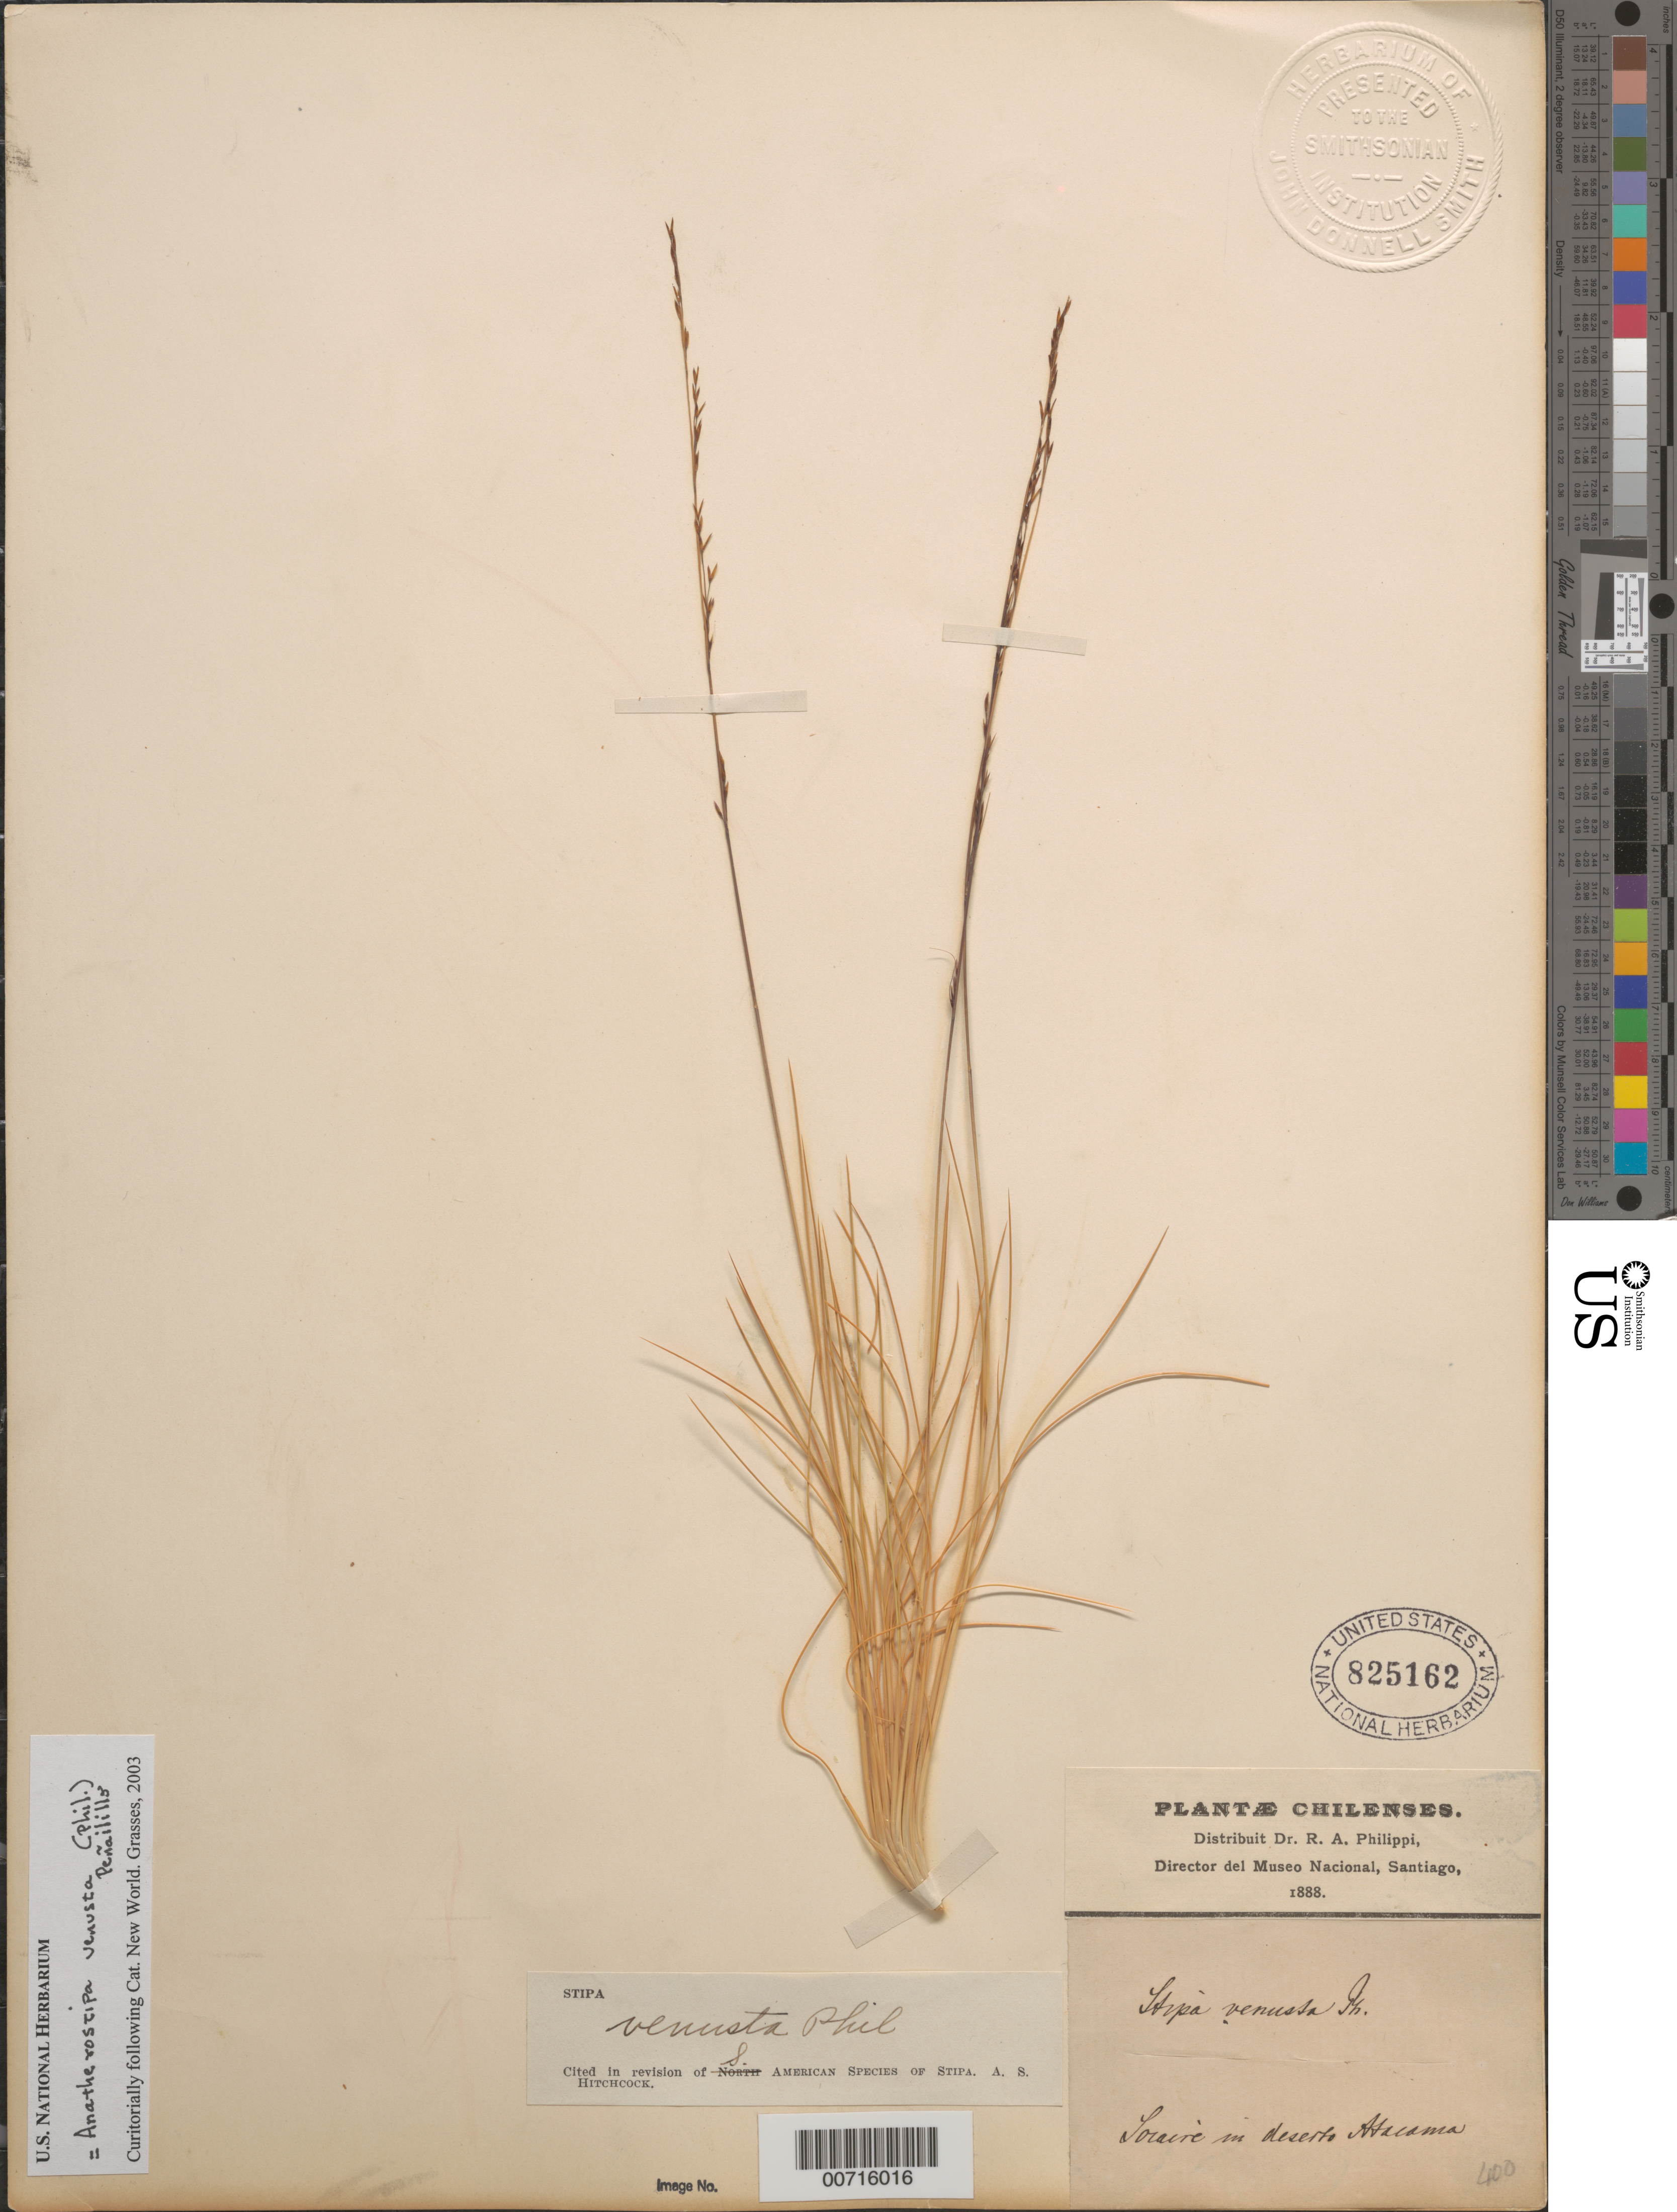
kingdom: Plantae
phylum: Tracheophyta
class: Liliopsida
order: Poales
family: Poaceae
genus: Anatherostipa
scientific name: Anatherostipa venusta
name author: (Phil.) Peñail.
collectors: R. A. Philippi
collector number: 400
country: Chile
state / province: Atacama (III)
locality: Chilenses. Socaire in deserto Atacama.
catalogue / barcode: US 825162